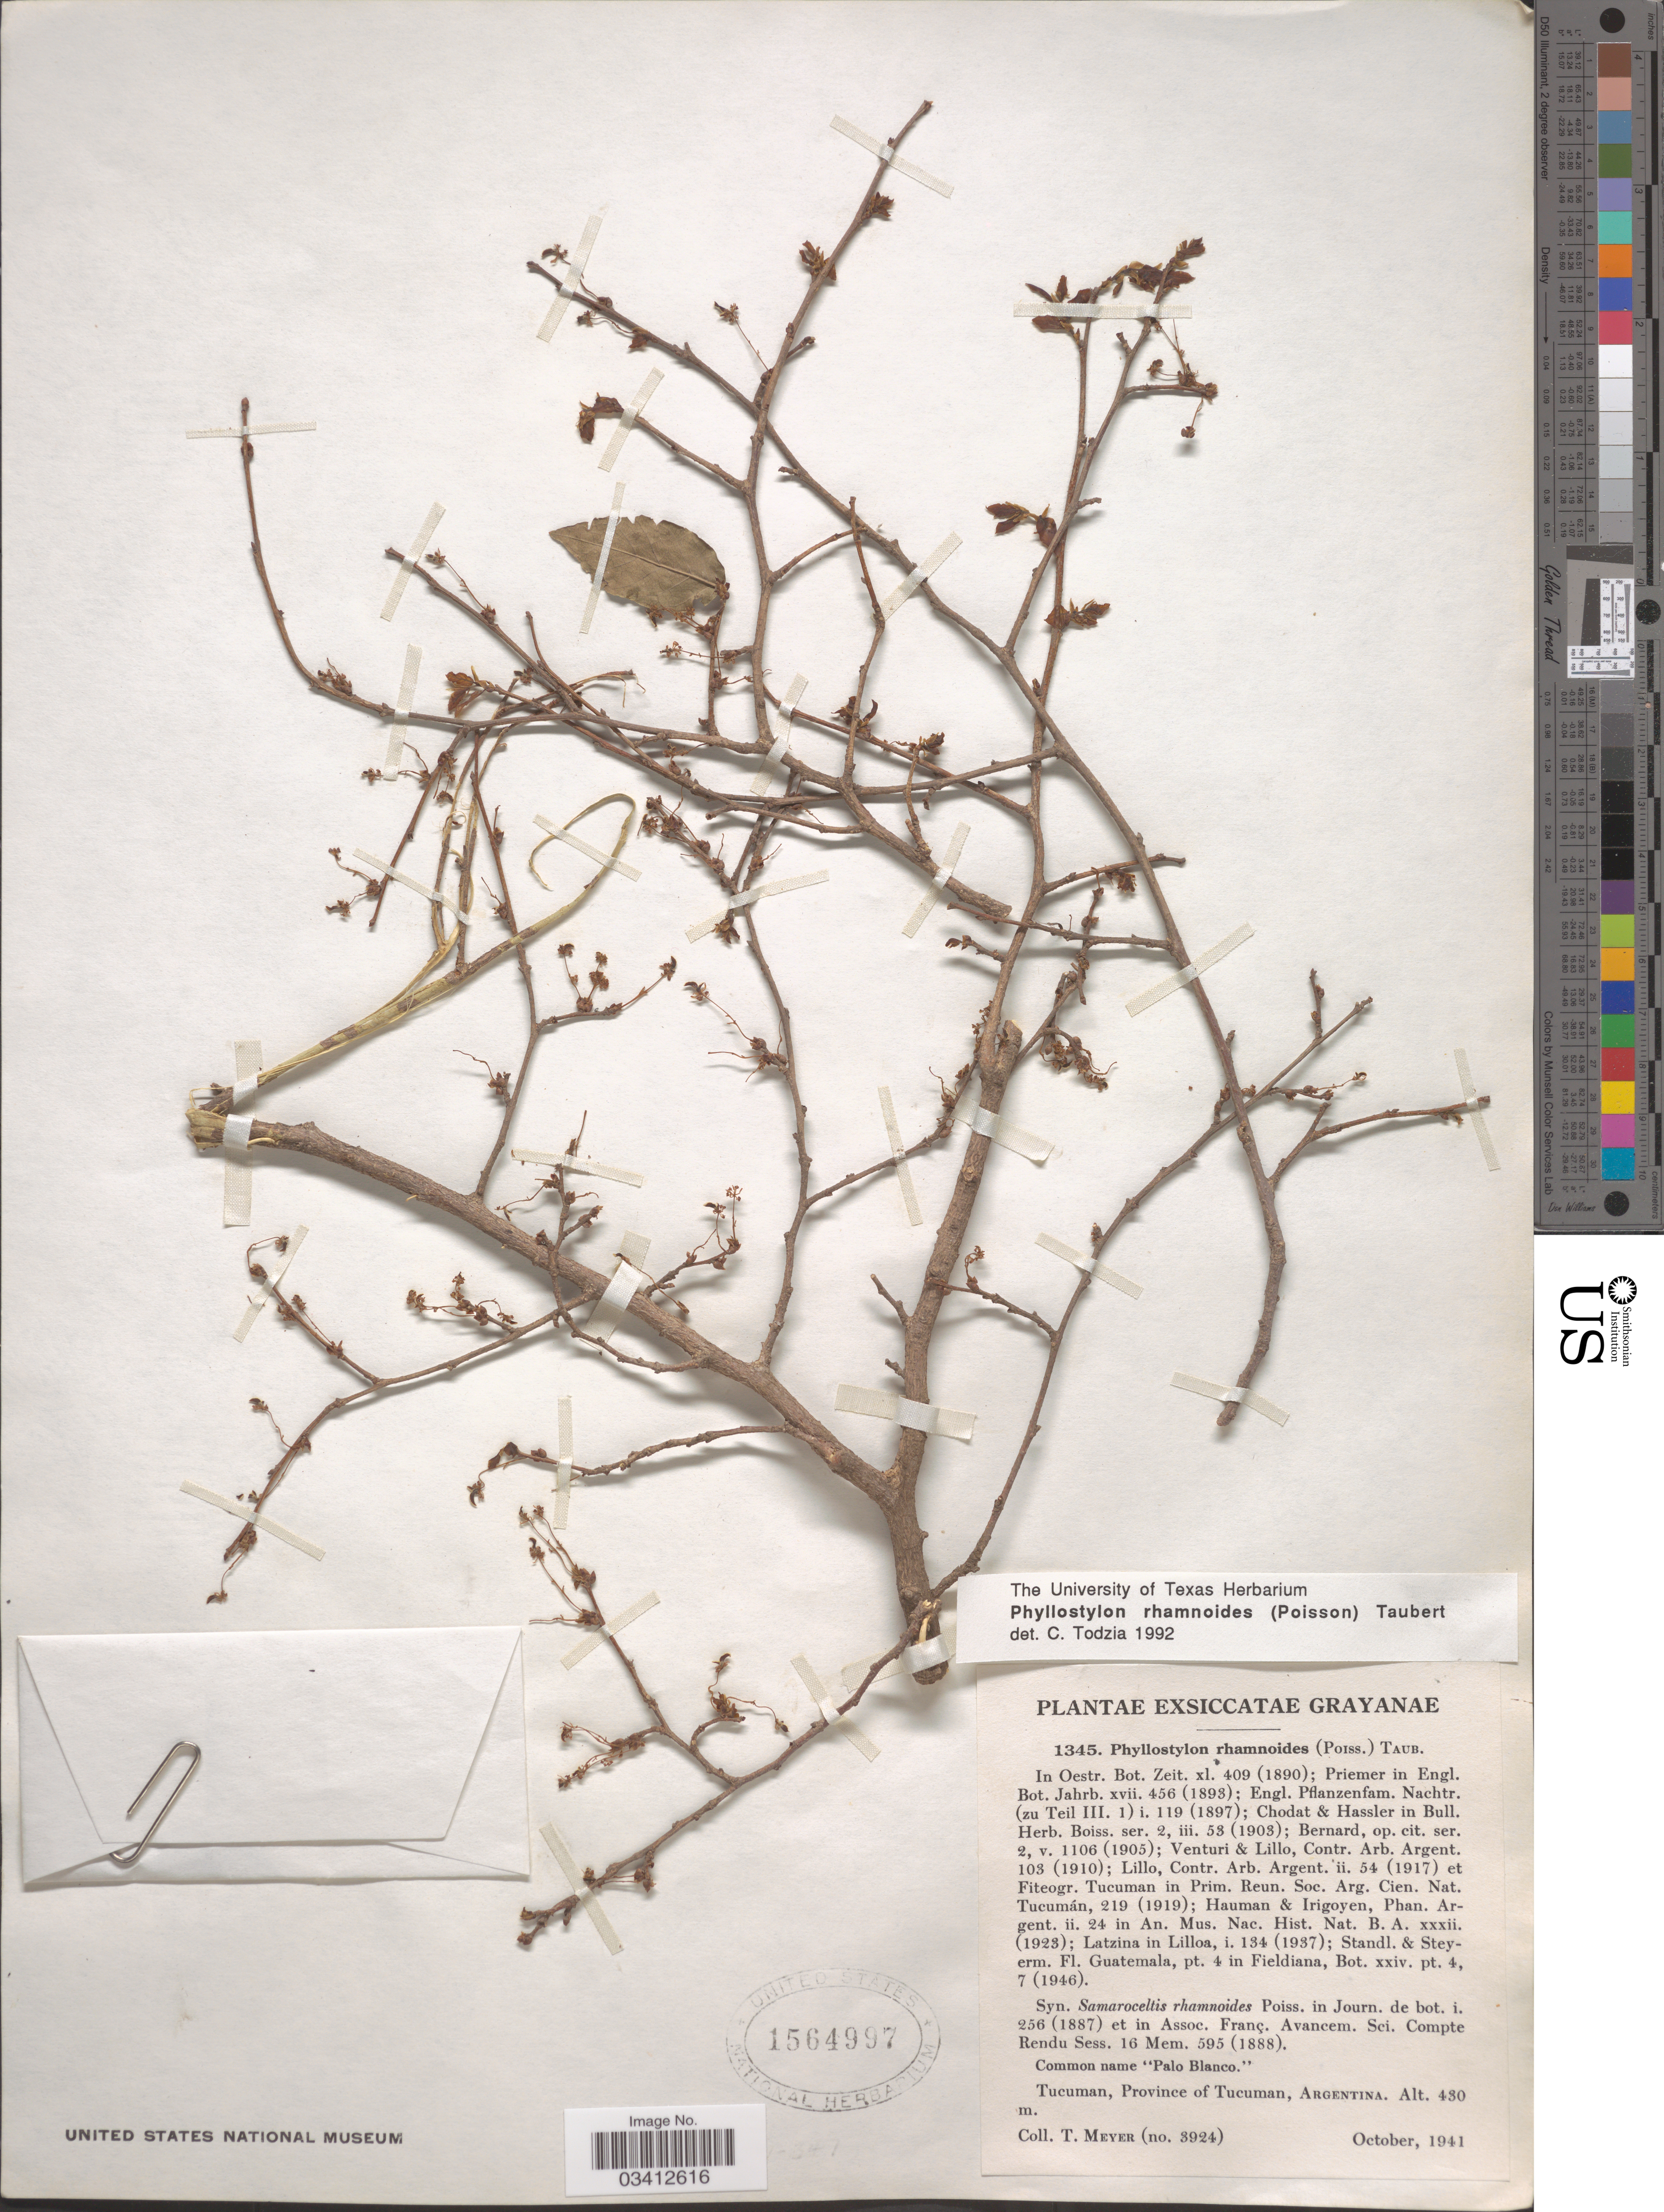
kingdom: Plantae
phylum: Tracheophyta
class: Magnoliopsida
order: Rosales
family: Ulmaceae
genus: Phyllostylon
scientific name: Phyllostylon rhamnoides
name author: (J. Poiss.) Taub.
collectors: T. Meyer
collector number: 3924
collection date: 1941-10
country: Argentina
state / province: Tucuman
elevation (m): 430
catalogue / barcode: US 1564997